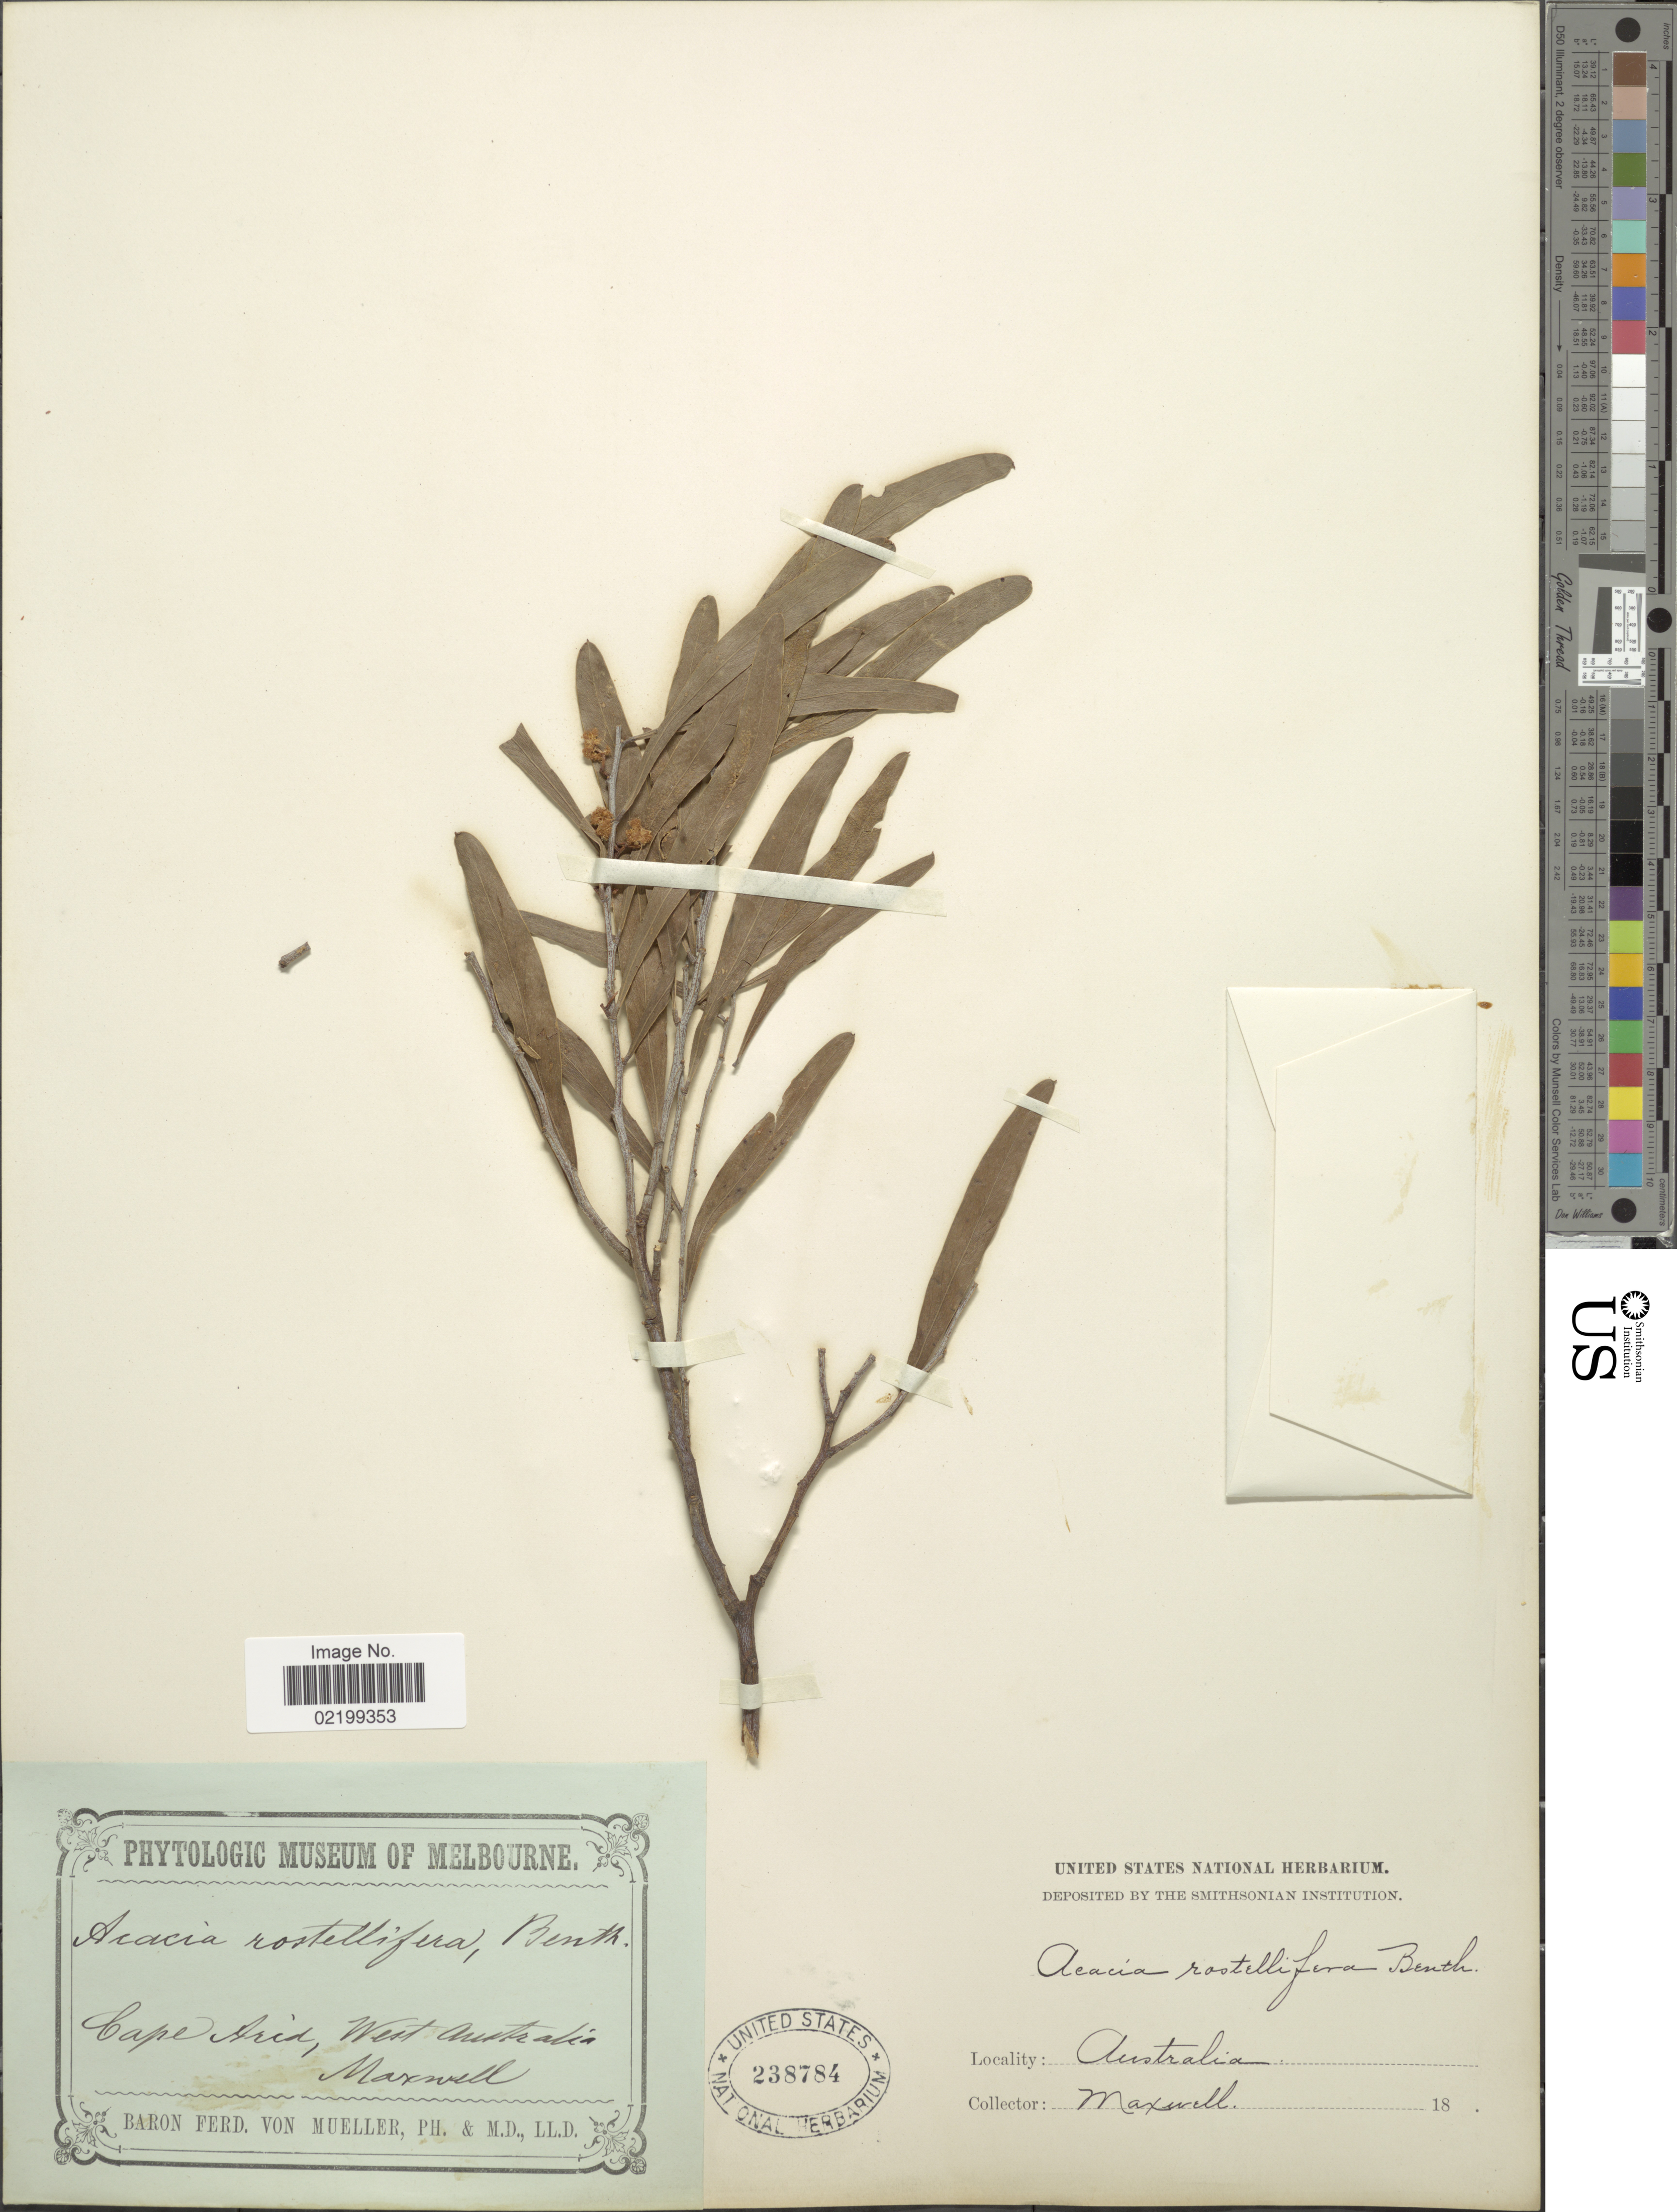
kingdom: Plantae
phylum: Tracheophyta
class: Magnoliopsida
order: Fabales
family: Fabaceae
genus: Acacia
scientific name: Acacia rostellifera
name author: Benth.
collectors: Maxwell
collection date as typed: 18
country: Australia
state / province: Western Australia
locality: Cape Arid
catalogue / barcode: US 238784